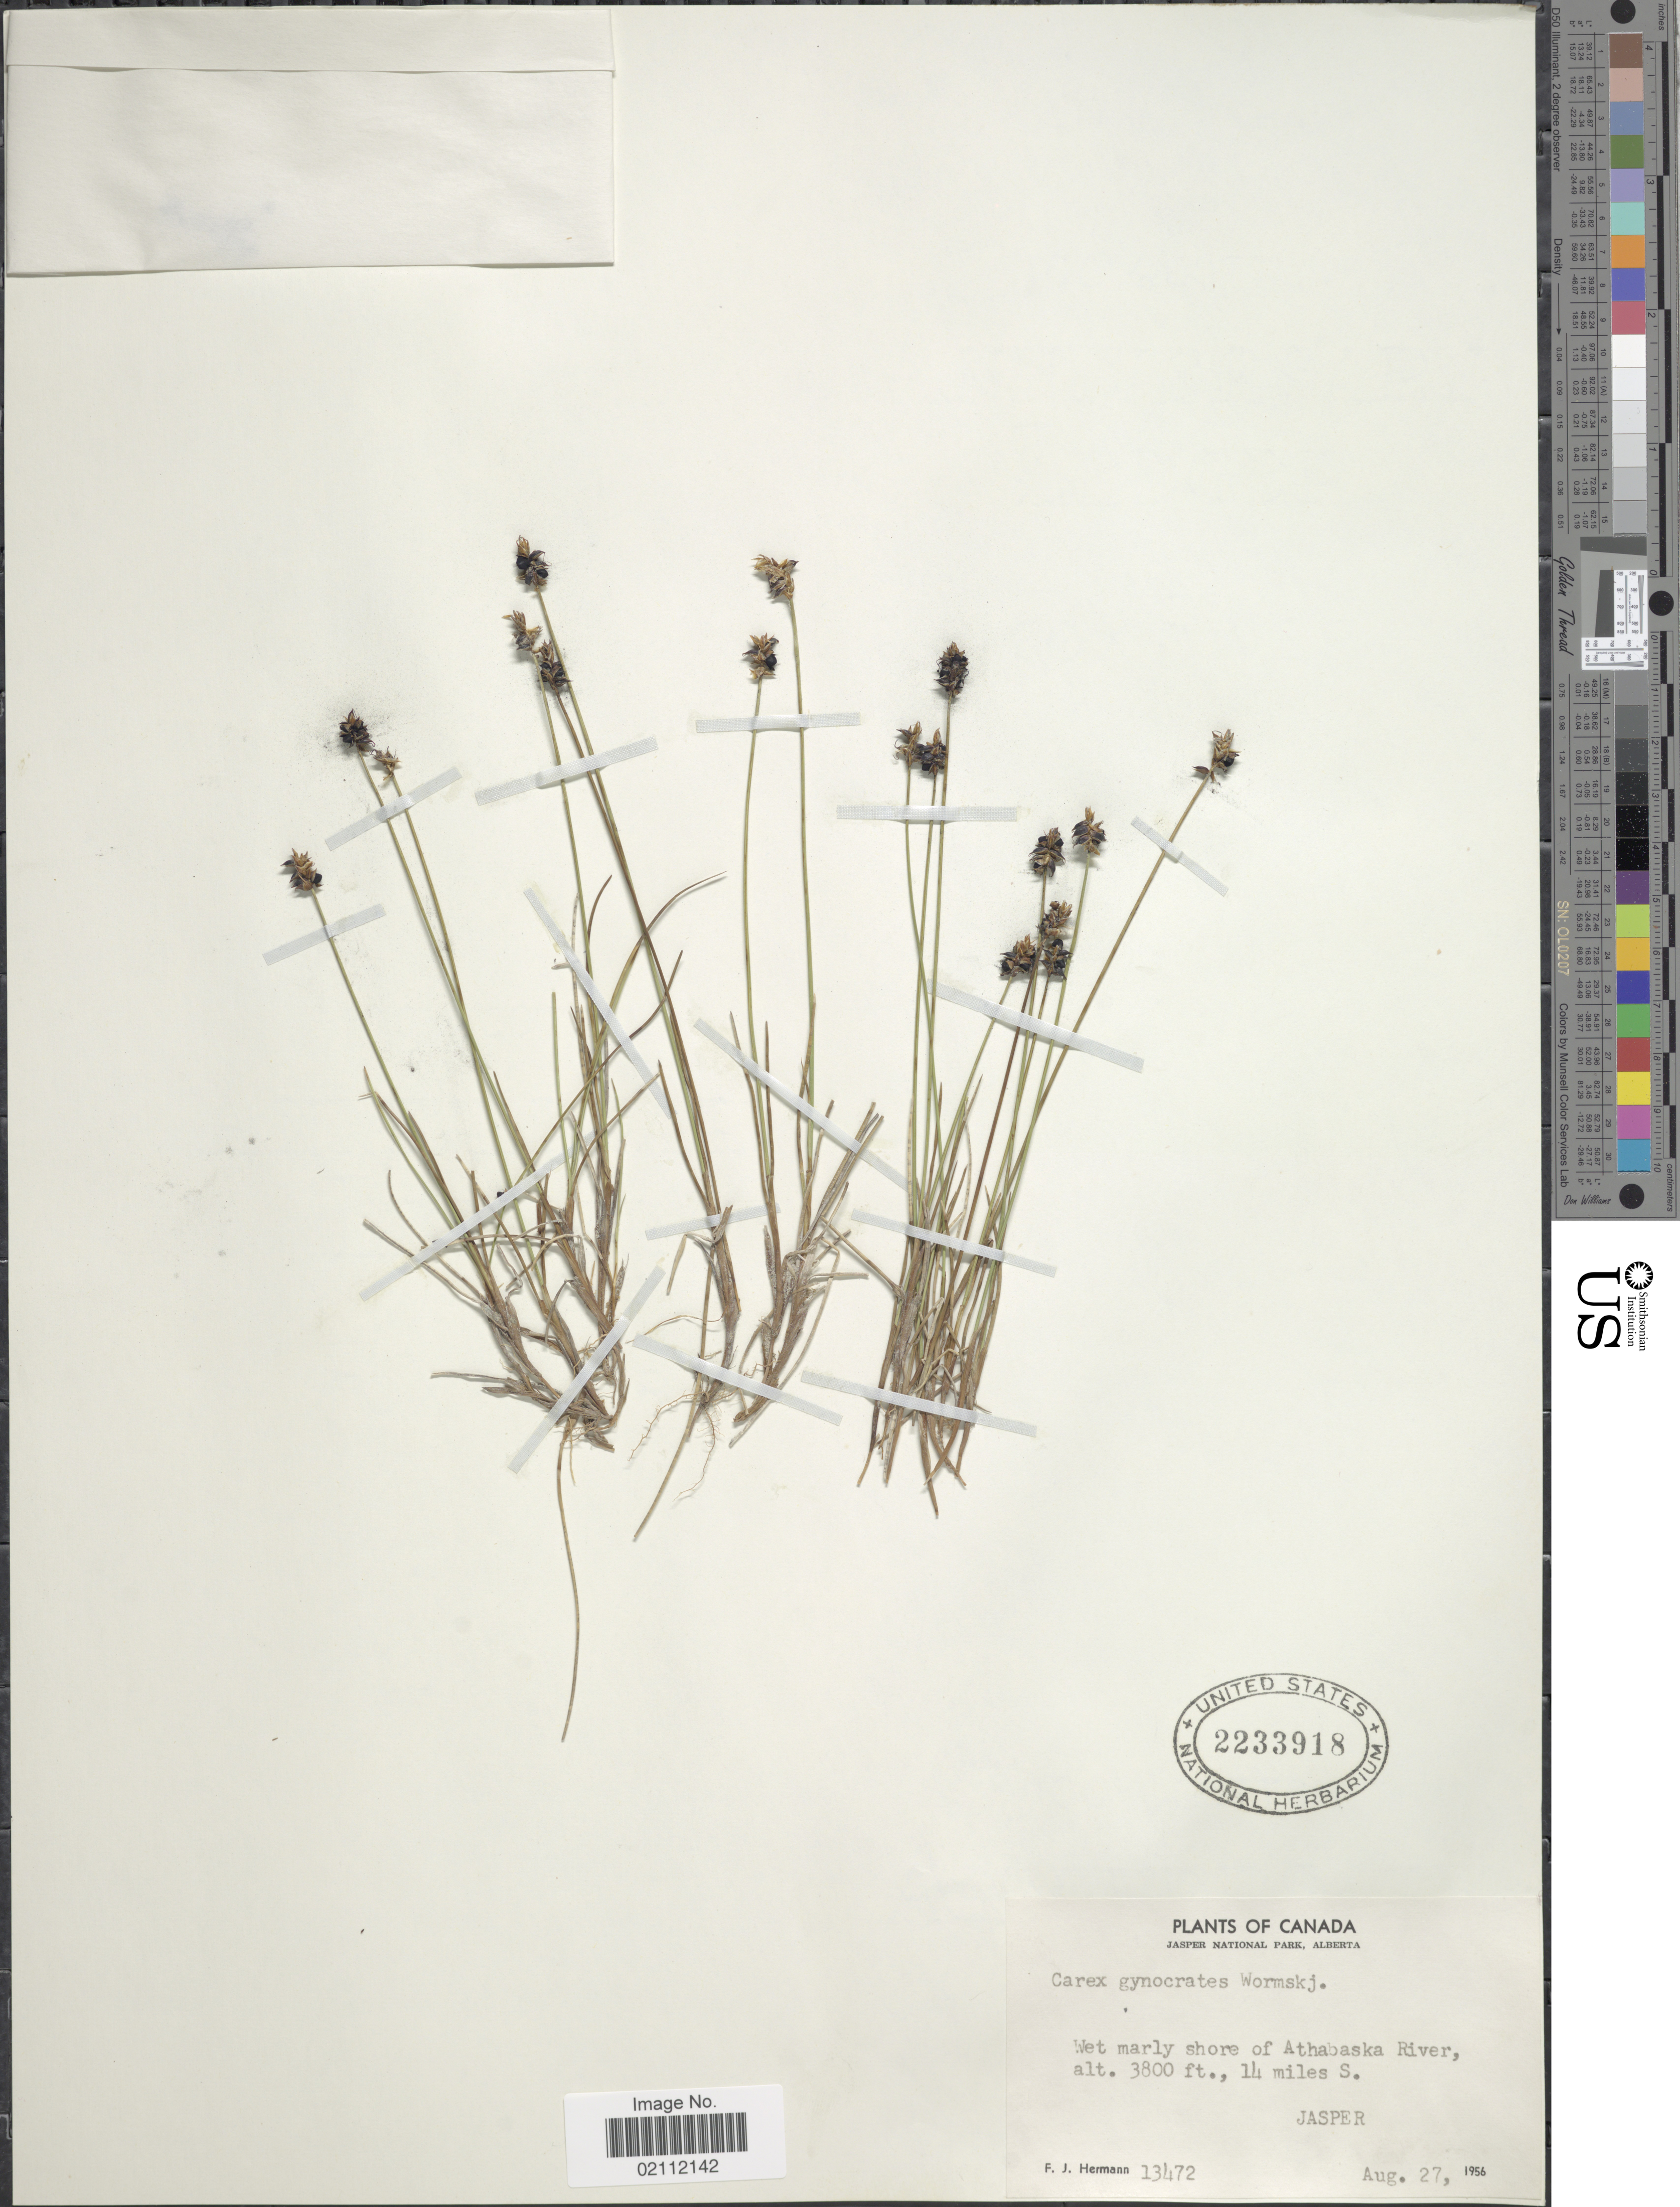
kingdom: Plantae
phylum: Tracheophyta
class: Liliopsida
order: Poales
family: Cyperaceae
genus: Carex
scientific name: Carex nardina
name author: (Hornem.) Fr.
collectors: F. J. Hermann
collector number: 13472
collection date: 1956-08-27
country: Canada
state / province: Alberta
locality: Jasper National Park. shore of Athabaska River, 14 miles S. Jasper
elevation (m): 1158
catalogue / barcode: US 2233918